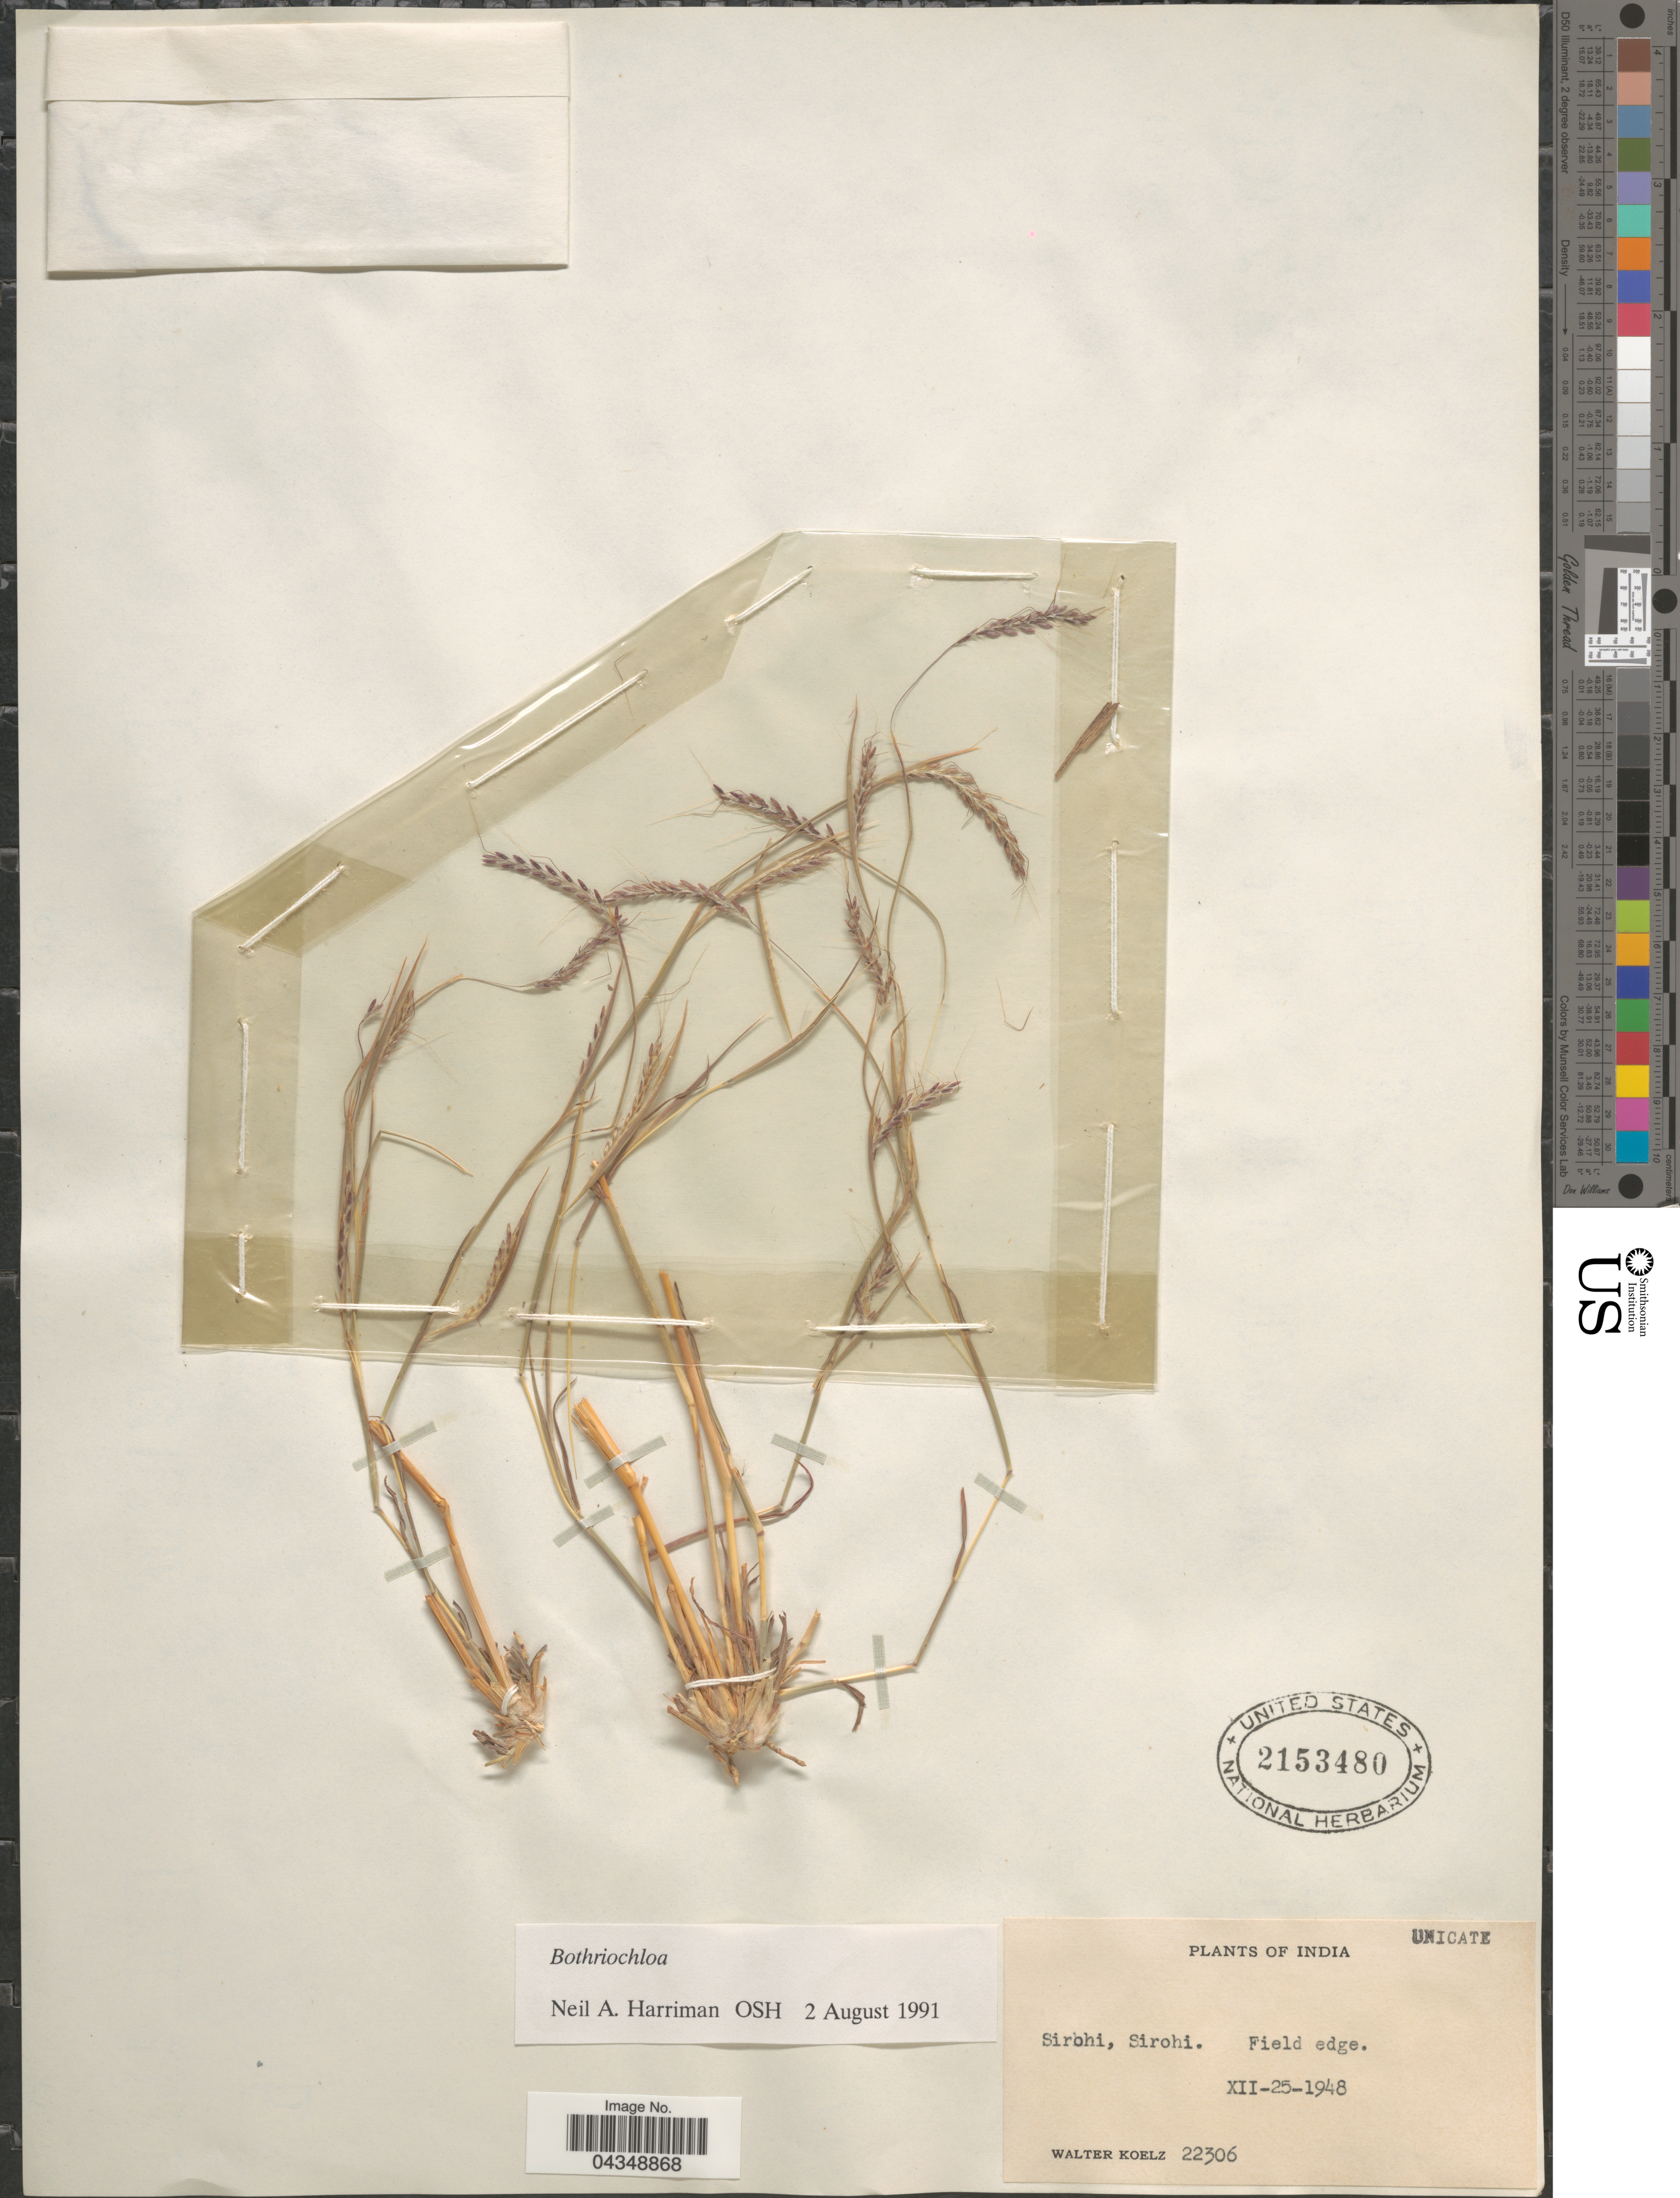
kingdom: Plantae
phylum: Tracheophyta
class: Liliopsida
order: Poales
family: Poaceae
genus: Bothriochloa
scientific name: Bothriochloa sp.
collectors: W. N. Koelz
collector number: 22306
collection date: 1948-12-25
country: India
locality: Sirohi, Sirohi.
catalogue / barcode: US 2153480